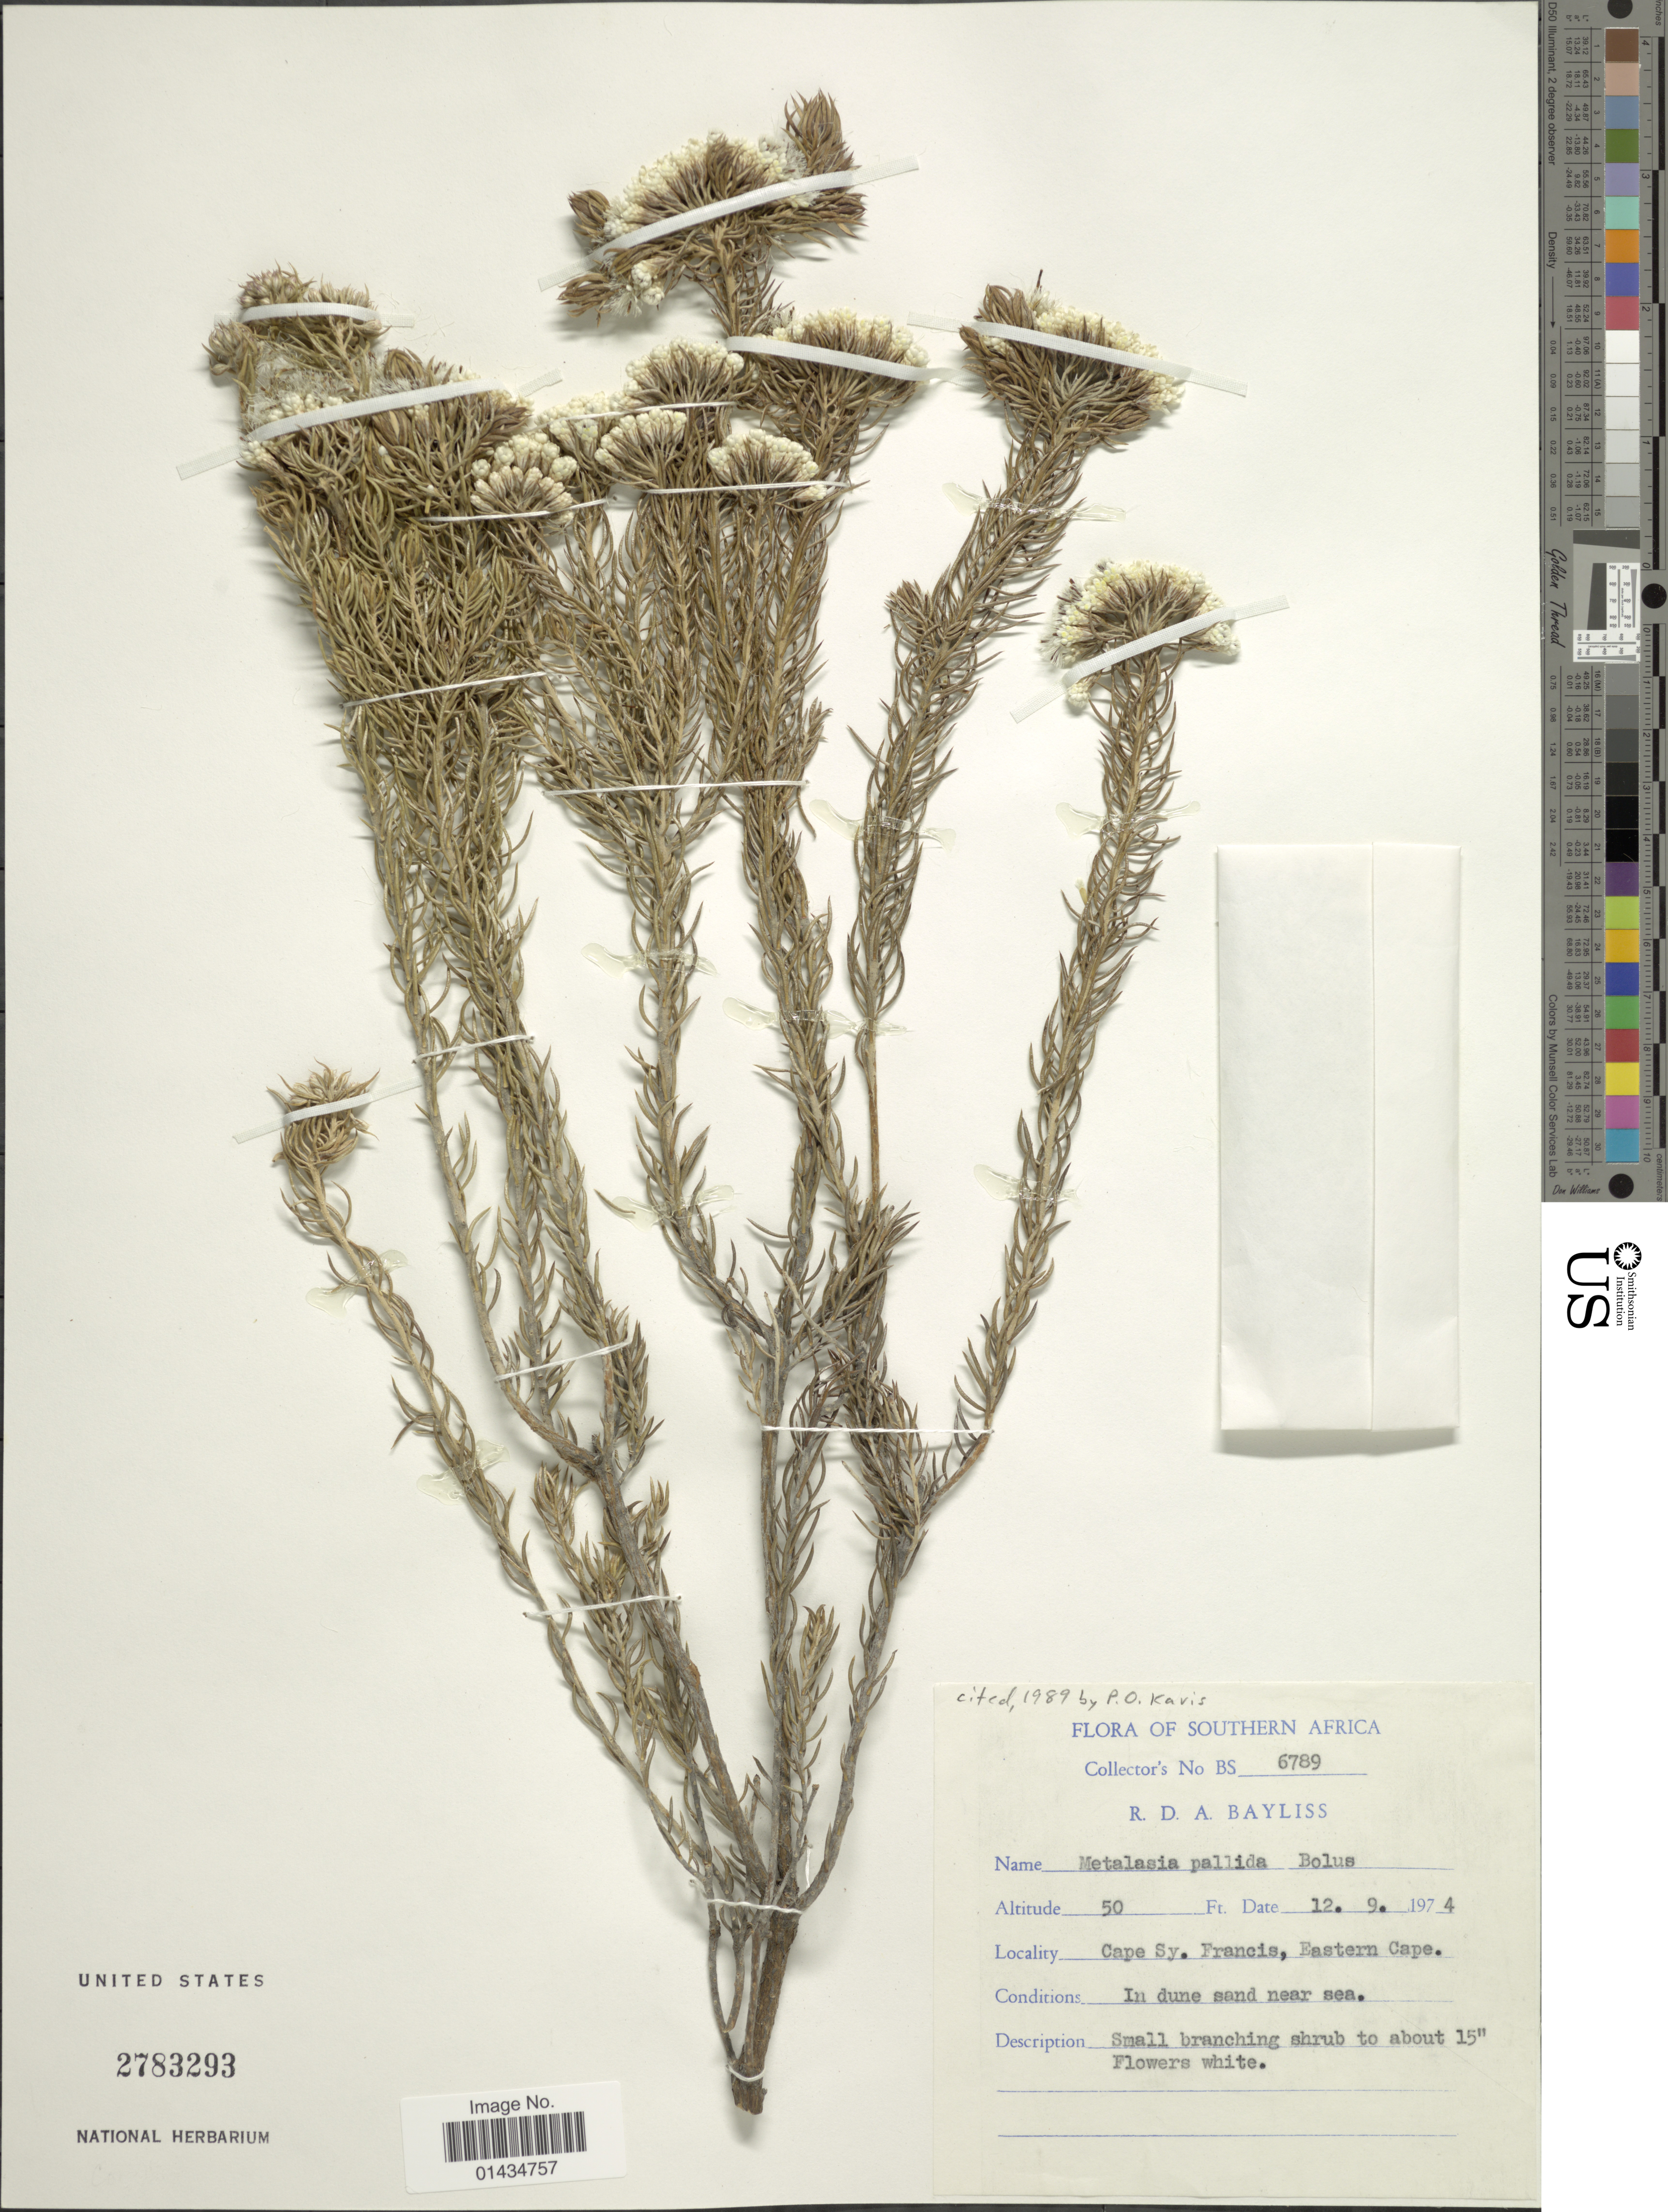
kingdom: Plantae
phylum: Tracheophyta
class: Magnoliopsida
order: Asterales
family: Asteraceae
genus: Metalasia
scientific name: Metalasia pallida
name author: Bolus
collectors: R. Bayliss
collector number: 6789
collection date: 1974-09-12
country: South Africa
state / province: Eastern Cape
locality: Caoe Sy. Francis, in dune sand near sea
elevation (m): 15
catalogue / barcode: US 2783293